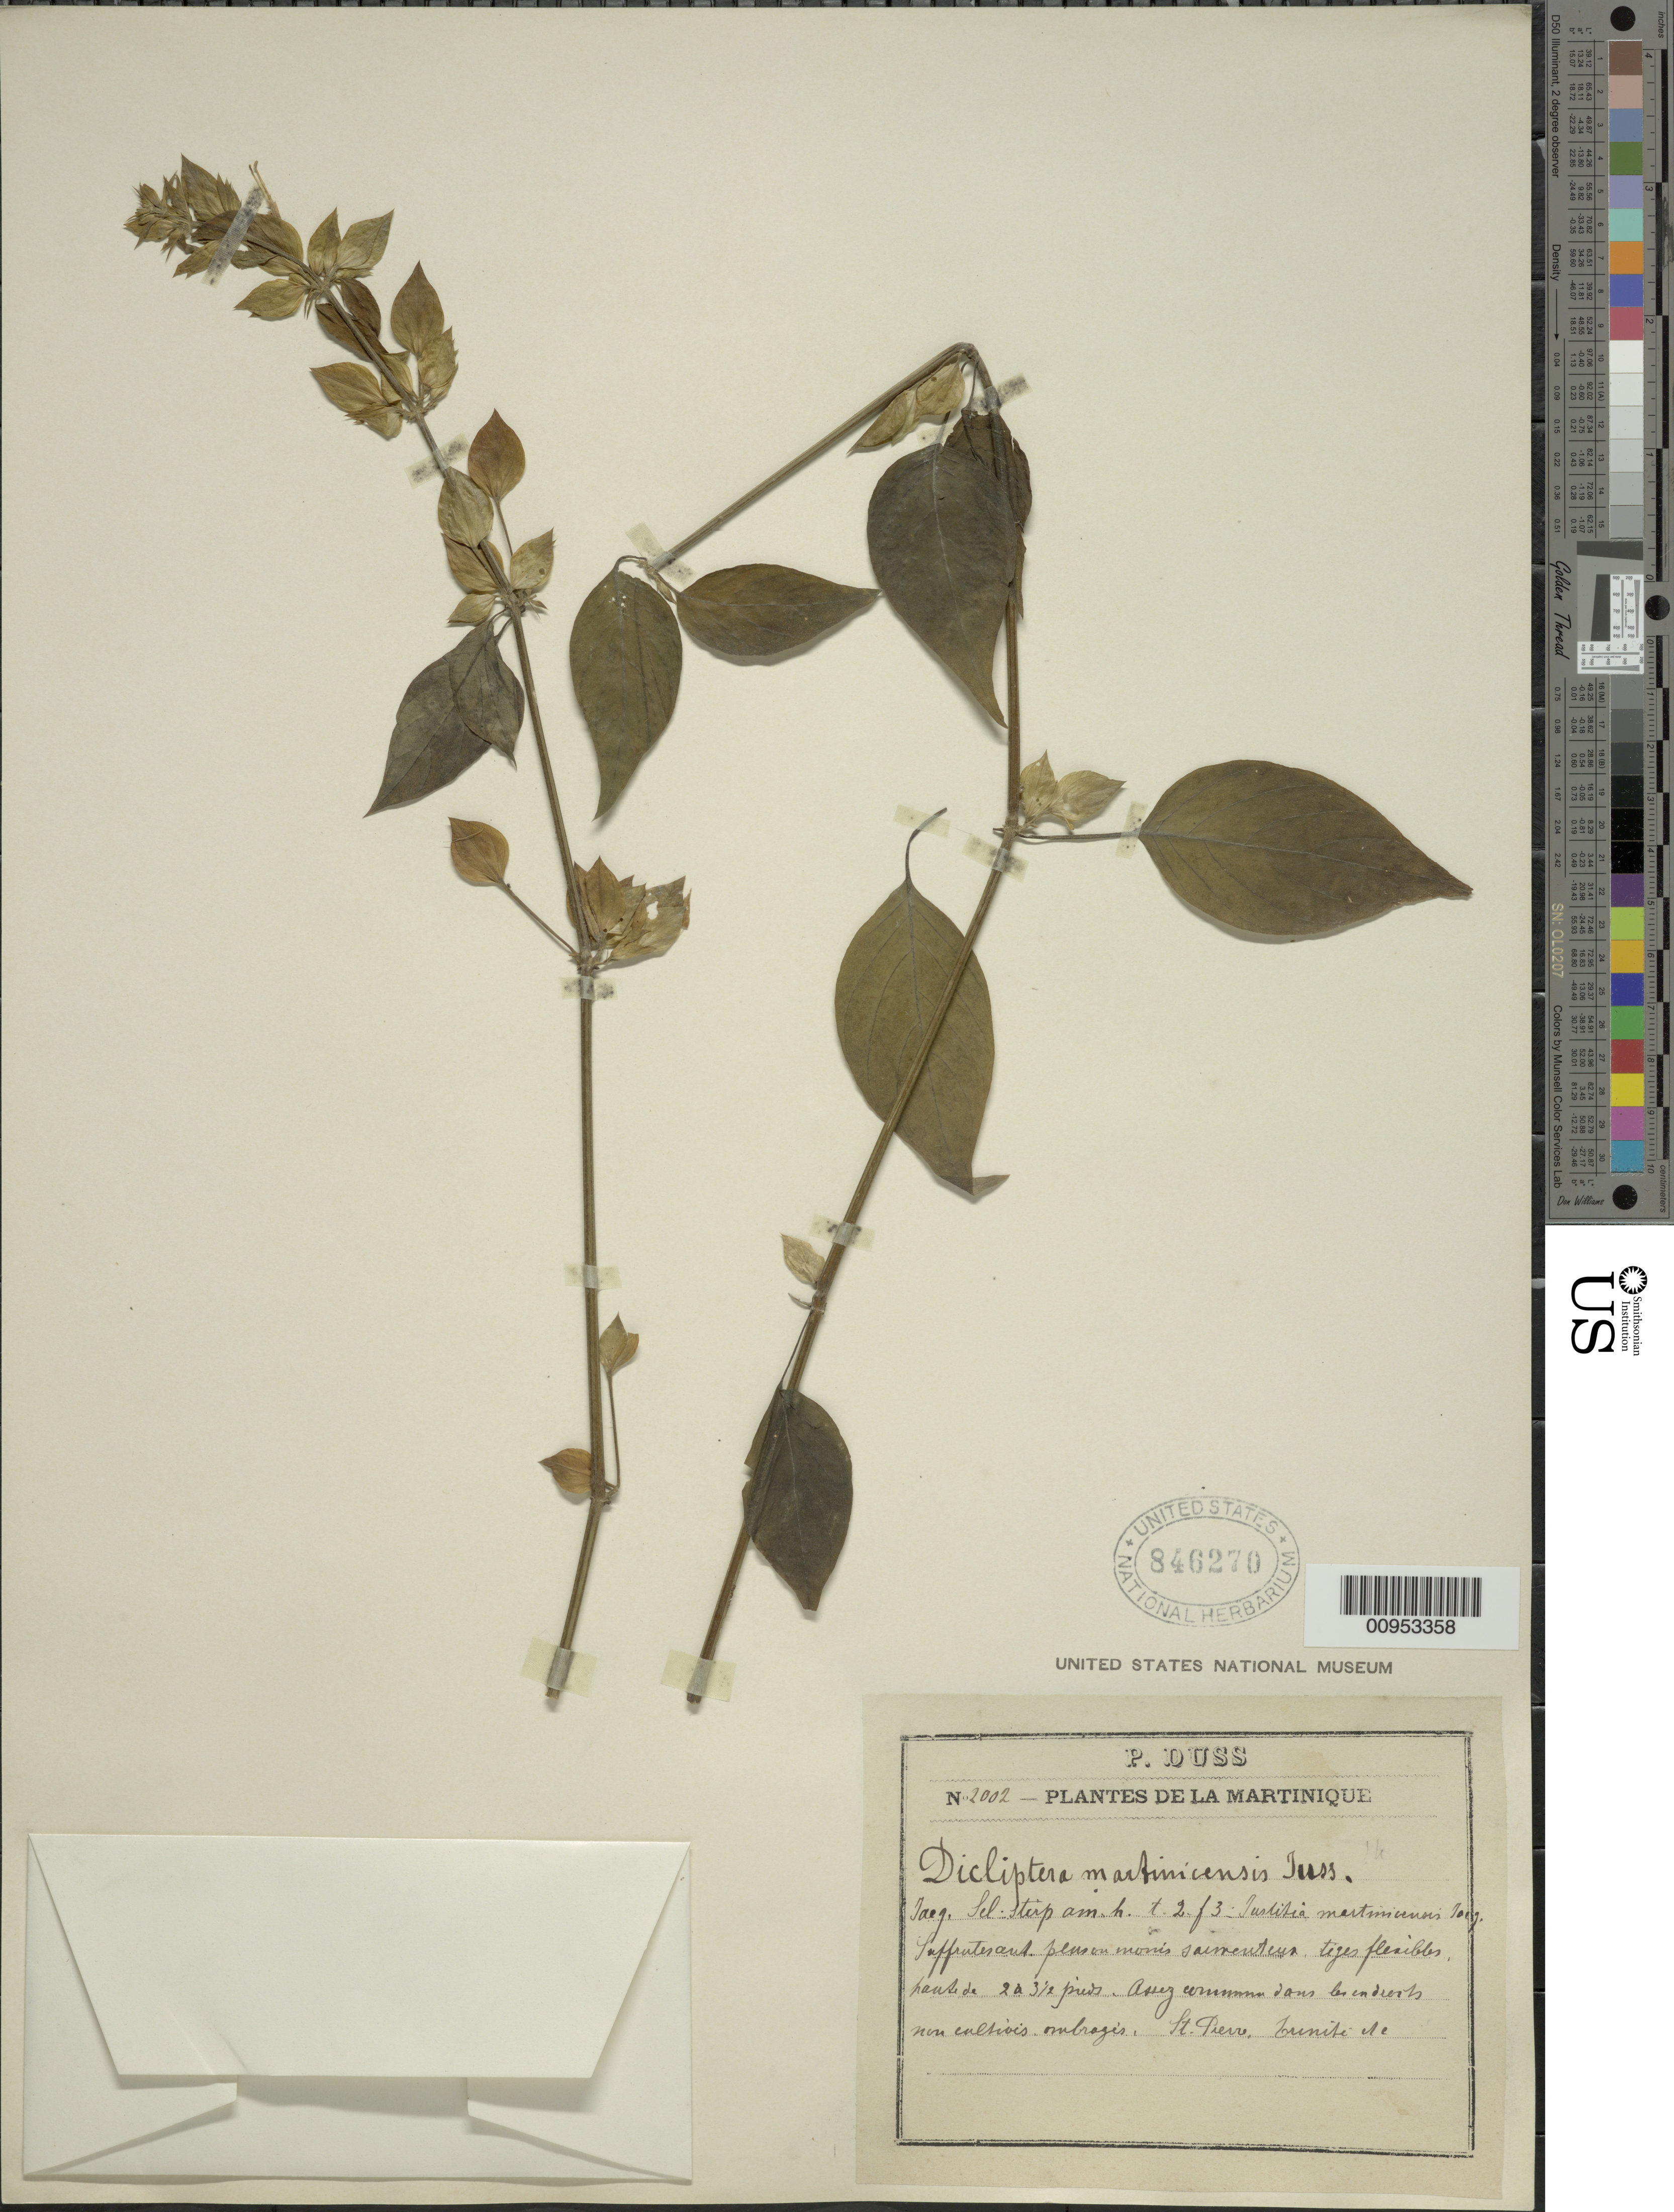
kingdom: Plantae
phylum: Tracheophyta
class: Magnoliopsida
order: Lamiales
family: Acanthaceae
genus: Dicliptera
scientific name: Dicliptera martinicensis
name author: (Jacq.) Juss.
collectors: Père Duss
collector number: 2002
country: Martinique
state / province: La Trinité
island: Martinique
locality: St. Pierre, Trinité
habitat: Assez commun dans les endroits sous cultivés ombragis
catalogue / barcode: US 846270